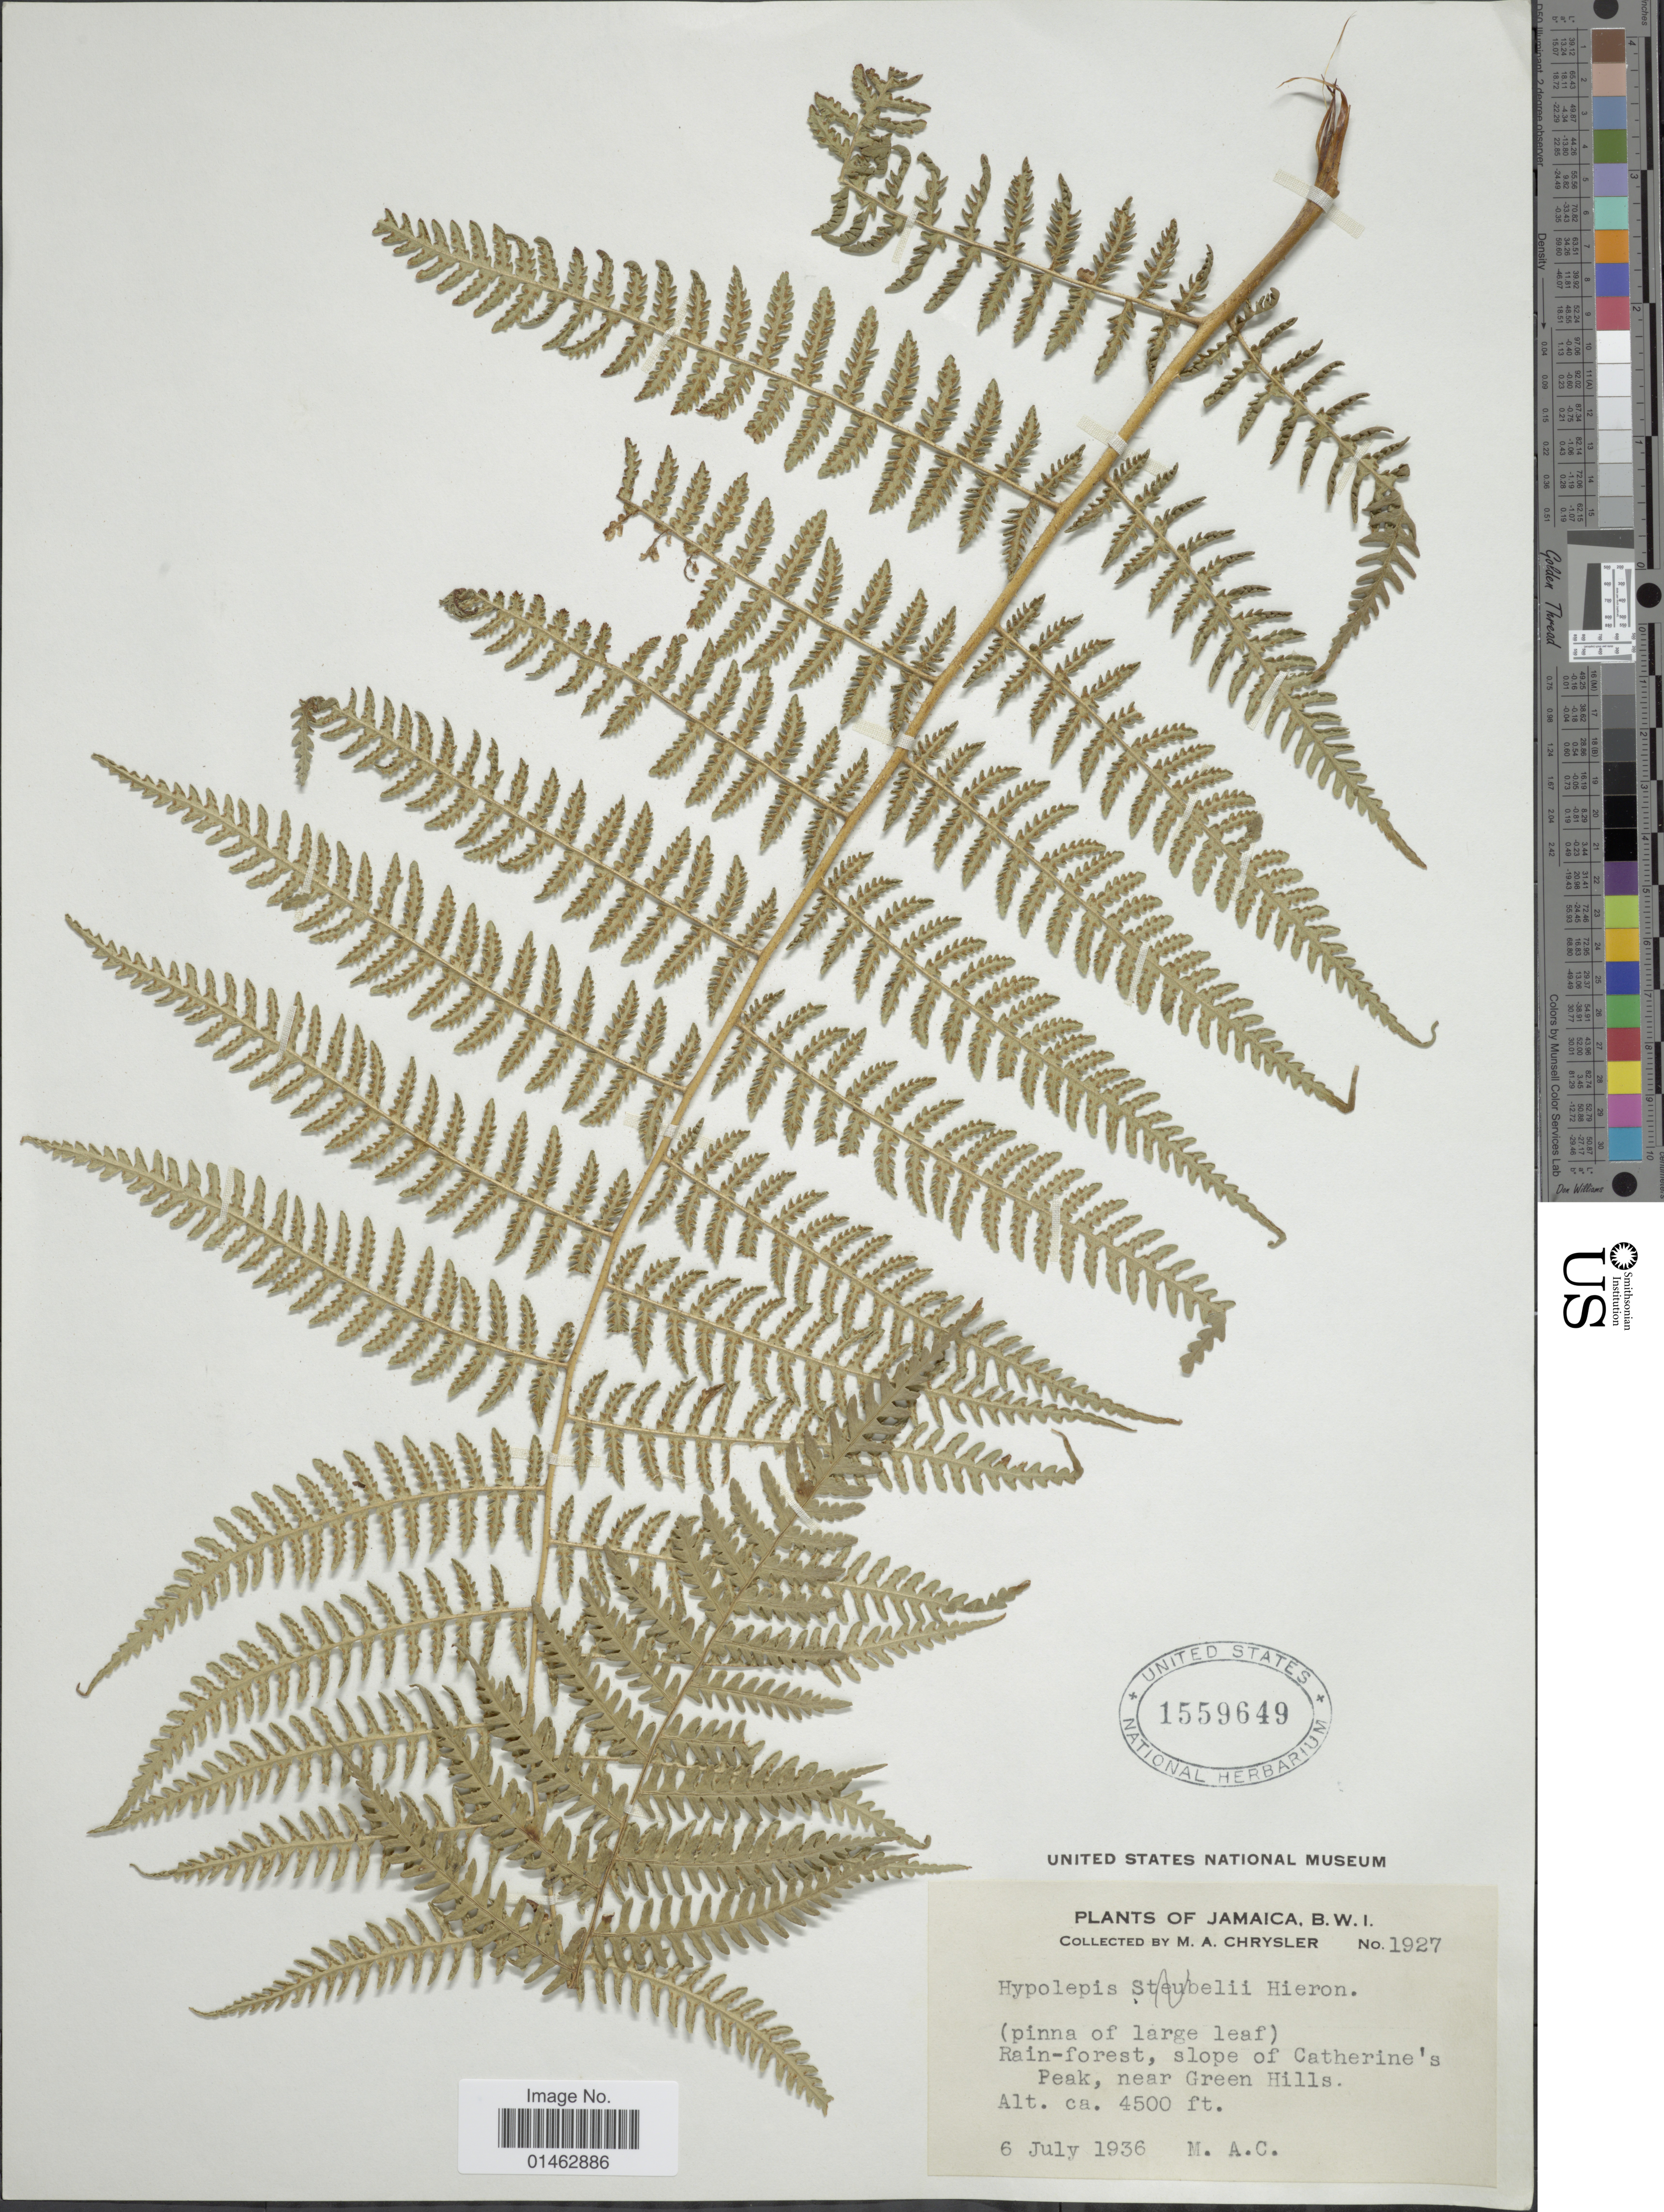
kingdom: Plantae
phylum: Tracheophyta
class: Polypodiopsida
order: Polypodiales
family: Dennstaedtiaceae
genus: Hypolepis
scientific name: Hypolepis steubelii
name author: Hieron.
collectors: M. A. Chrysler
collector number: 1927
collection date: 1936-07-06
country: Jamaica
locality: B.W.I. Rain-forest, slope Catherine's Peak, near Green Hills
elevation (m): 1372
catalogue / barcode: US 1559649